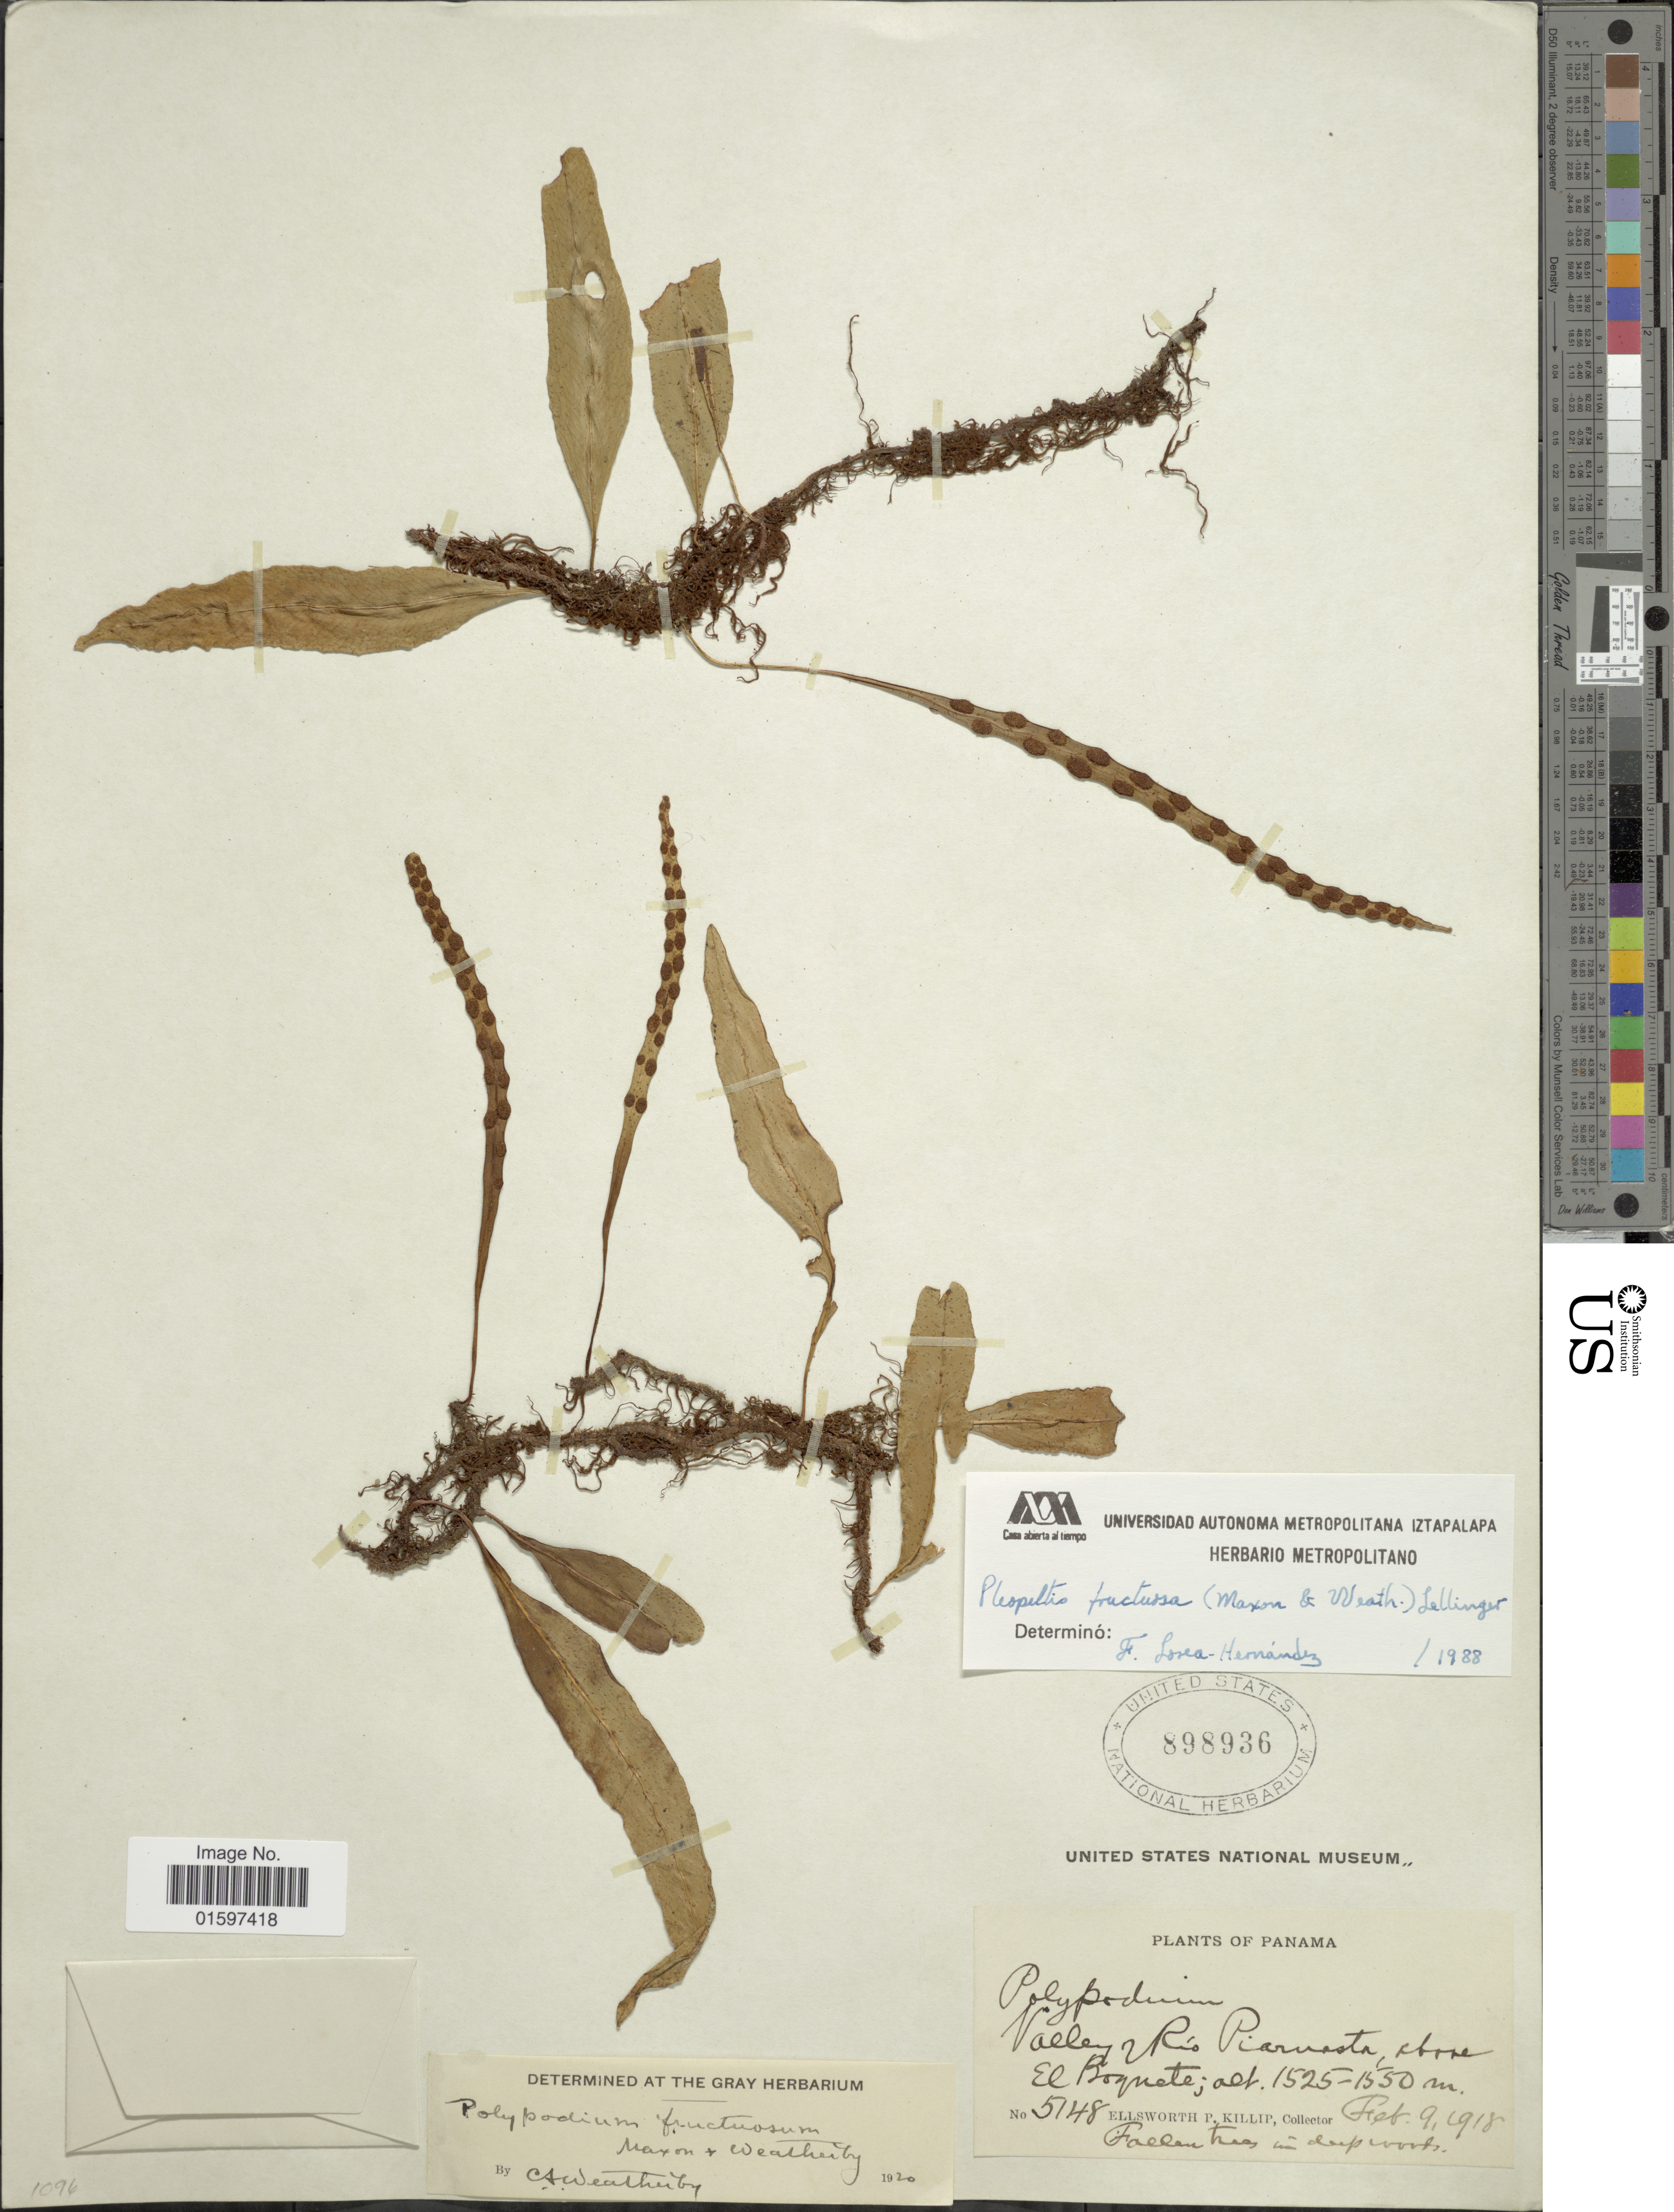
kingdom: Plantae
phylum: Tracheophyta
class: Polypodiopsida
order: Polypodiales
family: Polypodiaceae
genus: Pleopeltis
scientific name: Pleopeltis fructuosa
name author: (Maxon & Weath.) Lellinger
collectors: E. P. Killip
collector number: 5148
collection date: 1918-02-09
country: Panama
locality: Panama, Valley or Río Paruasta above El Boquete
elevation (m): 1525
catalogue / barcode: US 898936